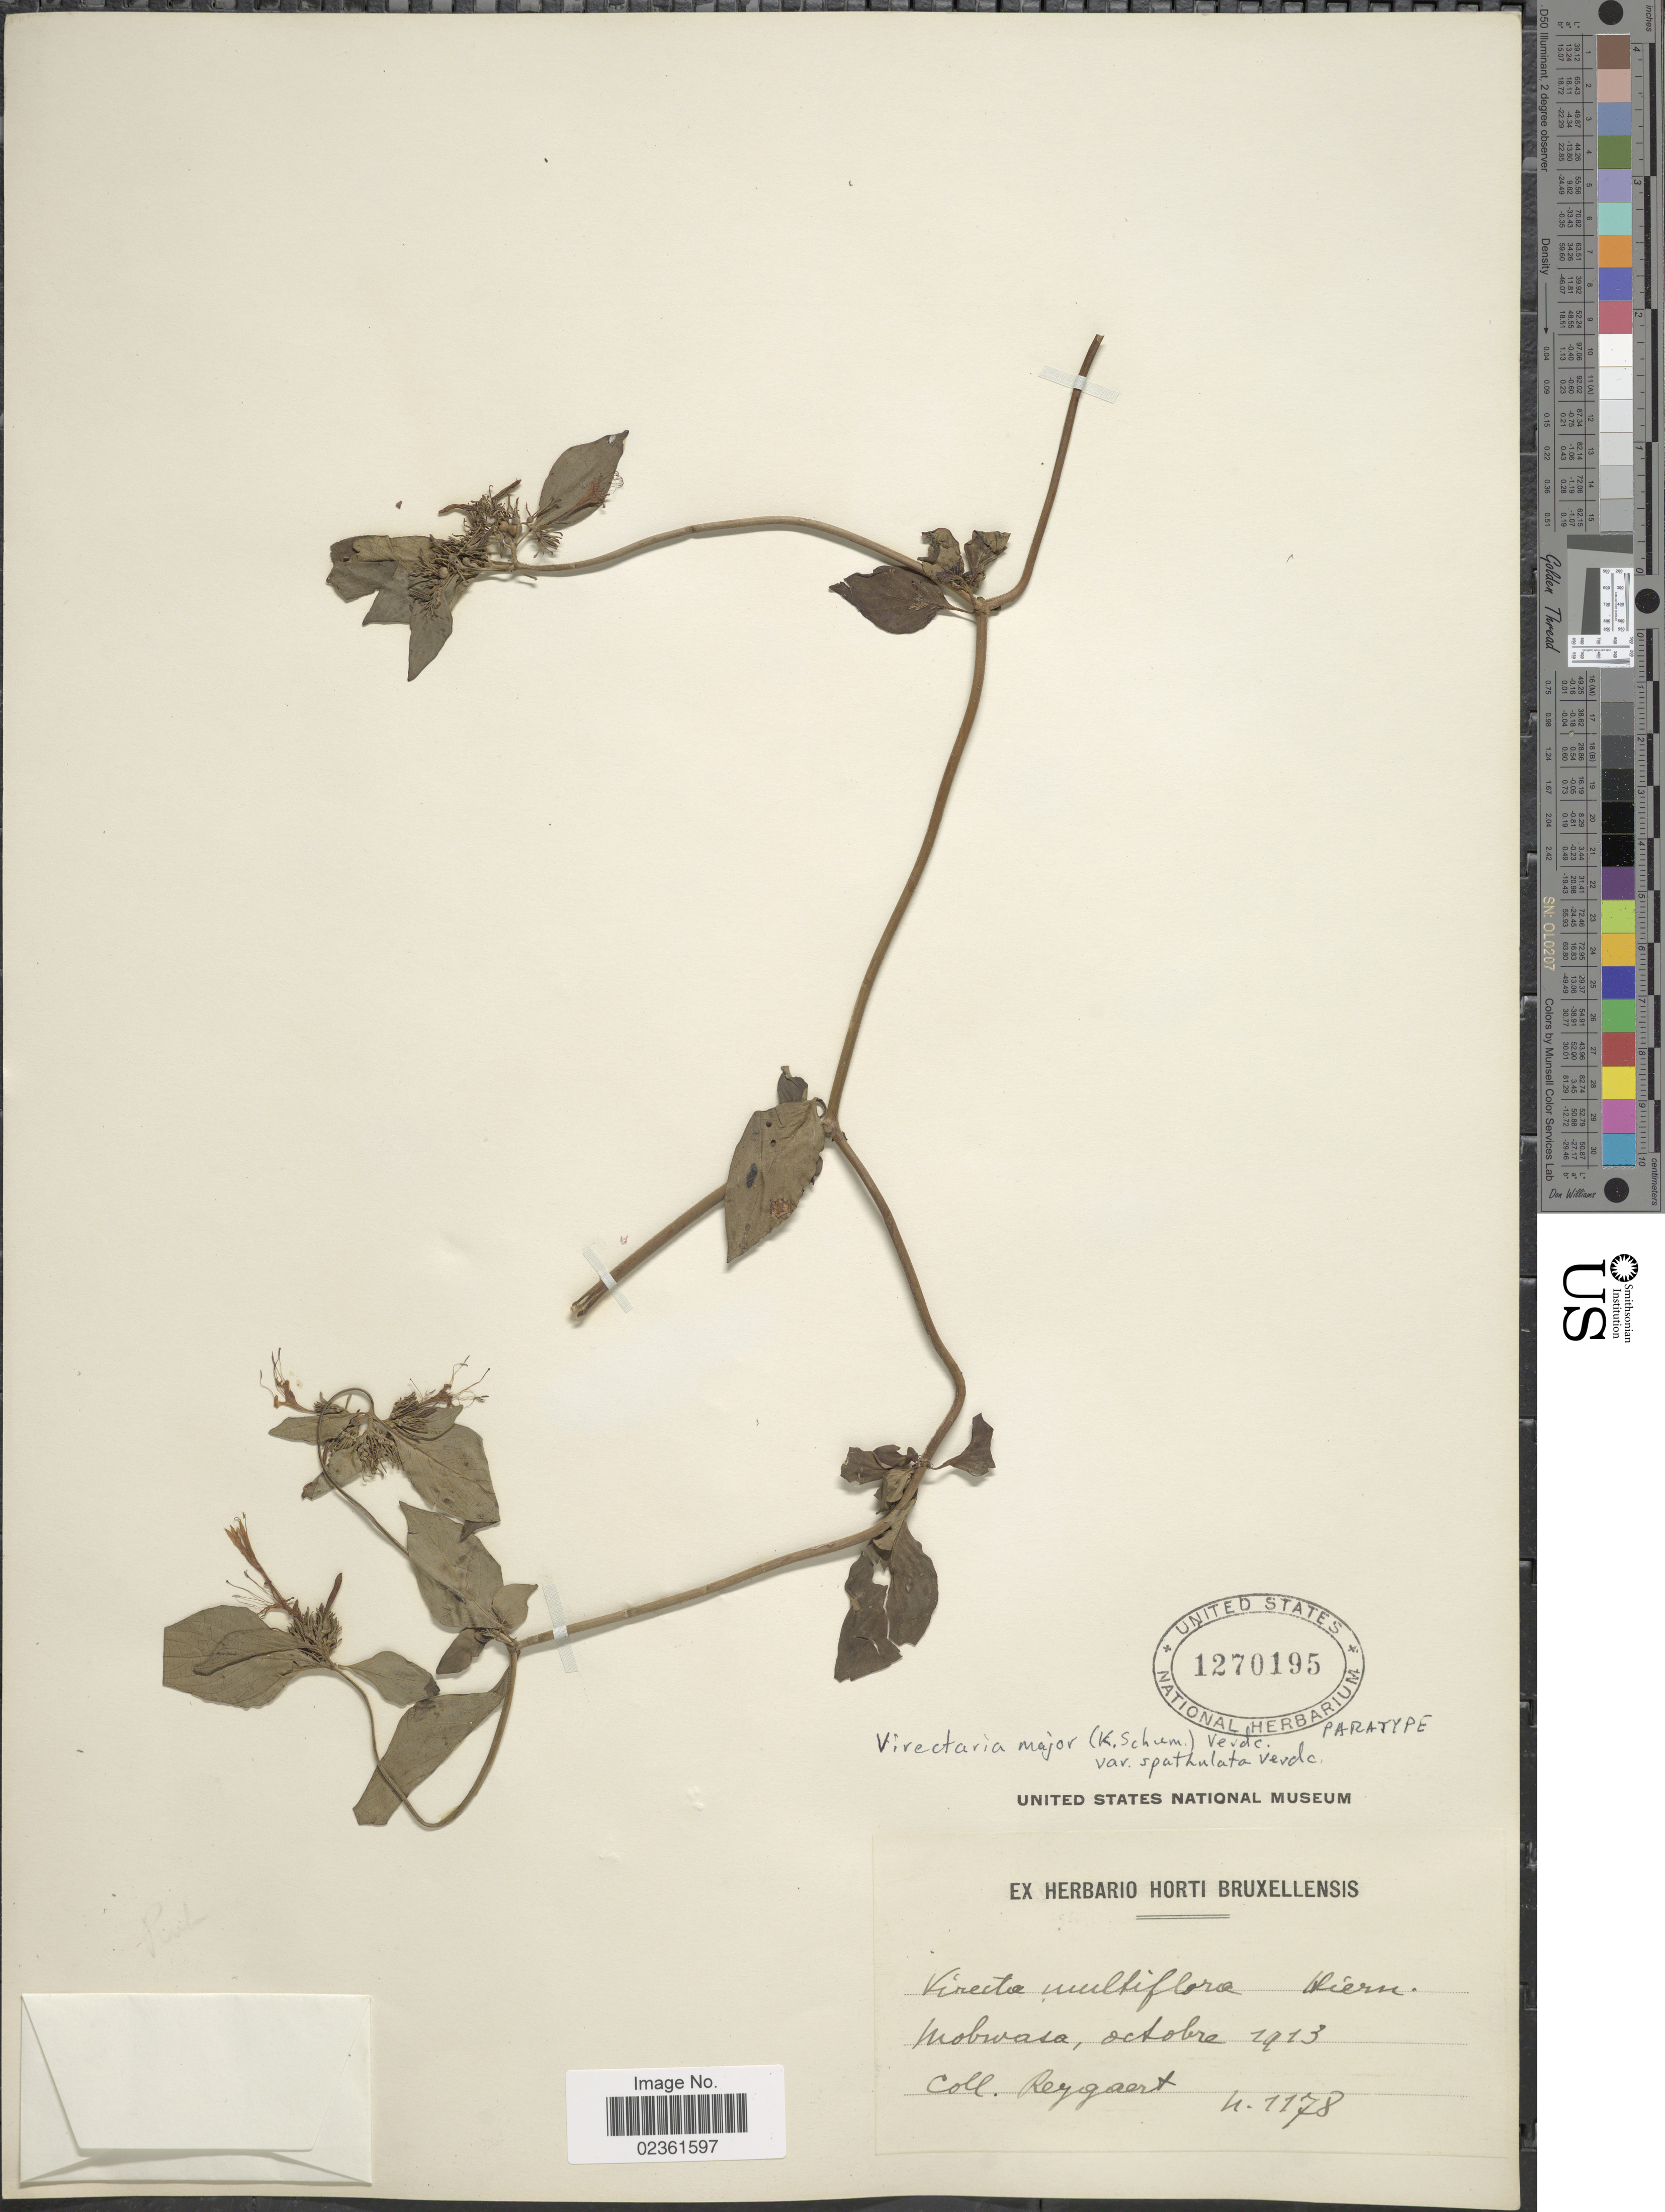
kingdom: Plantae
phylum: Tracheophyta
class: Magnoliopsida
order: Gentianales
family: Rubiaceae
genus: Virectaria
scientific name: Virectaria major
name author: (K. Schum.) Verdc.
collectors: Reygaert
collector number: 1178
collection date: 1913-10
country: Congo, Democratic Republic of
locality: Mobwasa.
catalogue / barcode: US 1270195